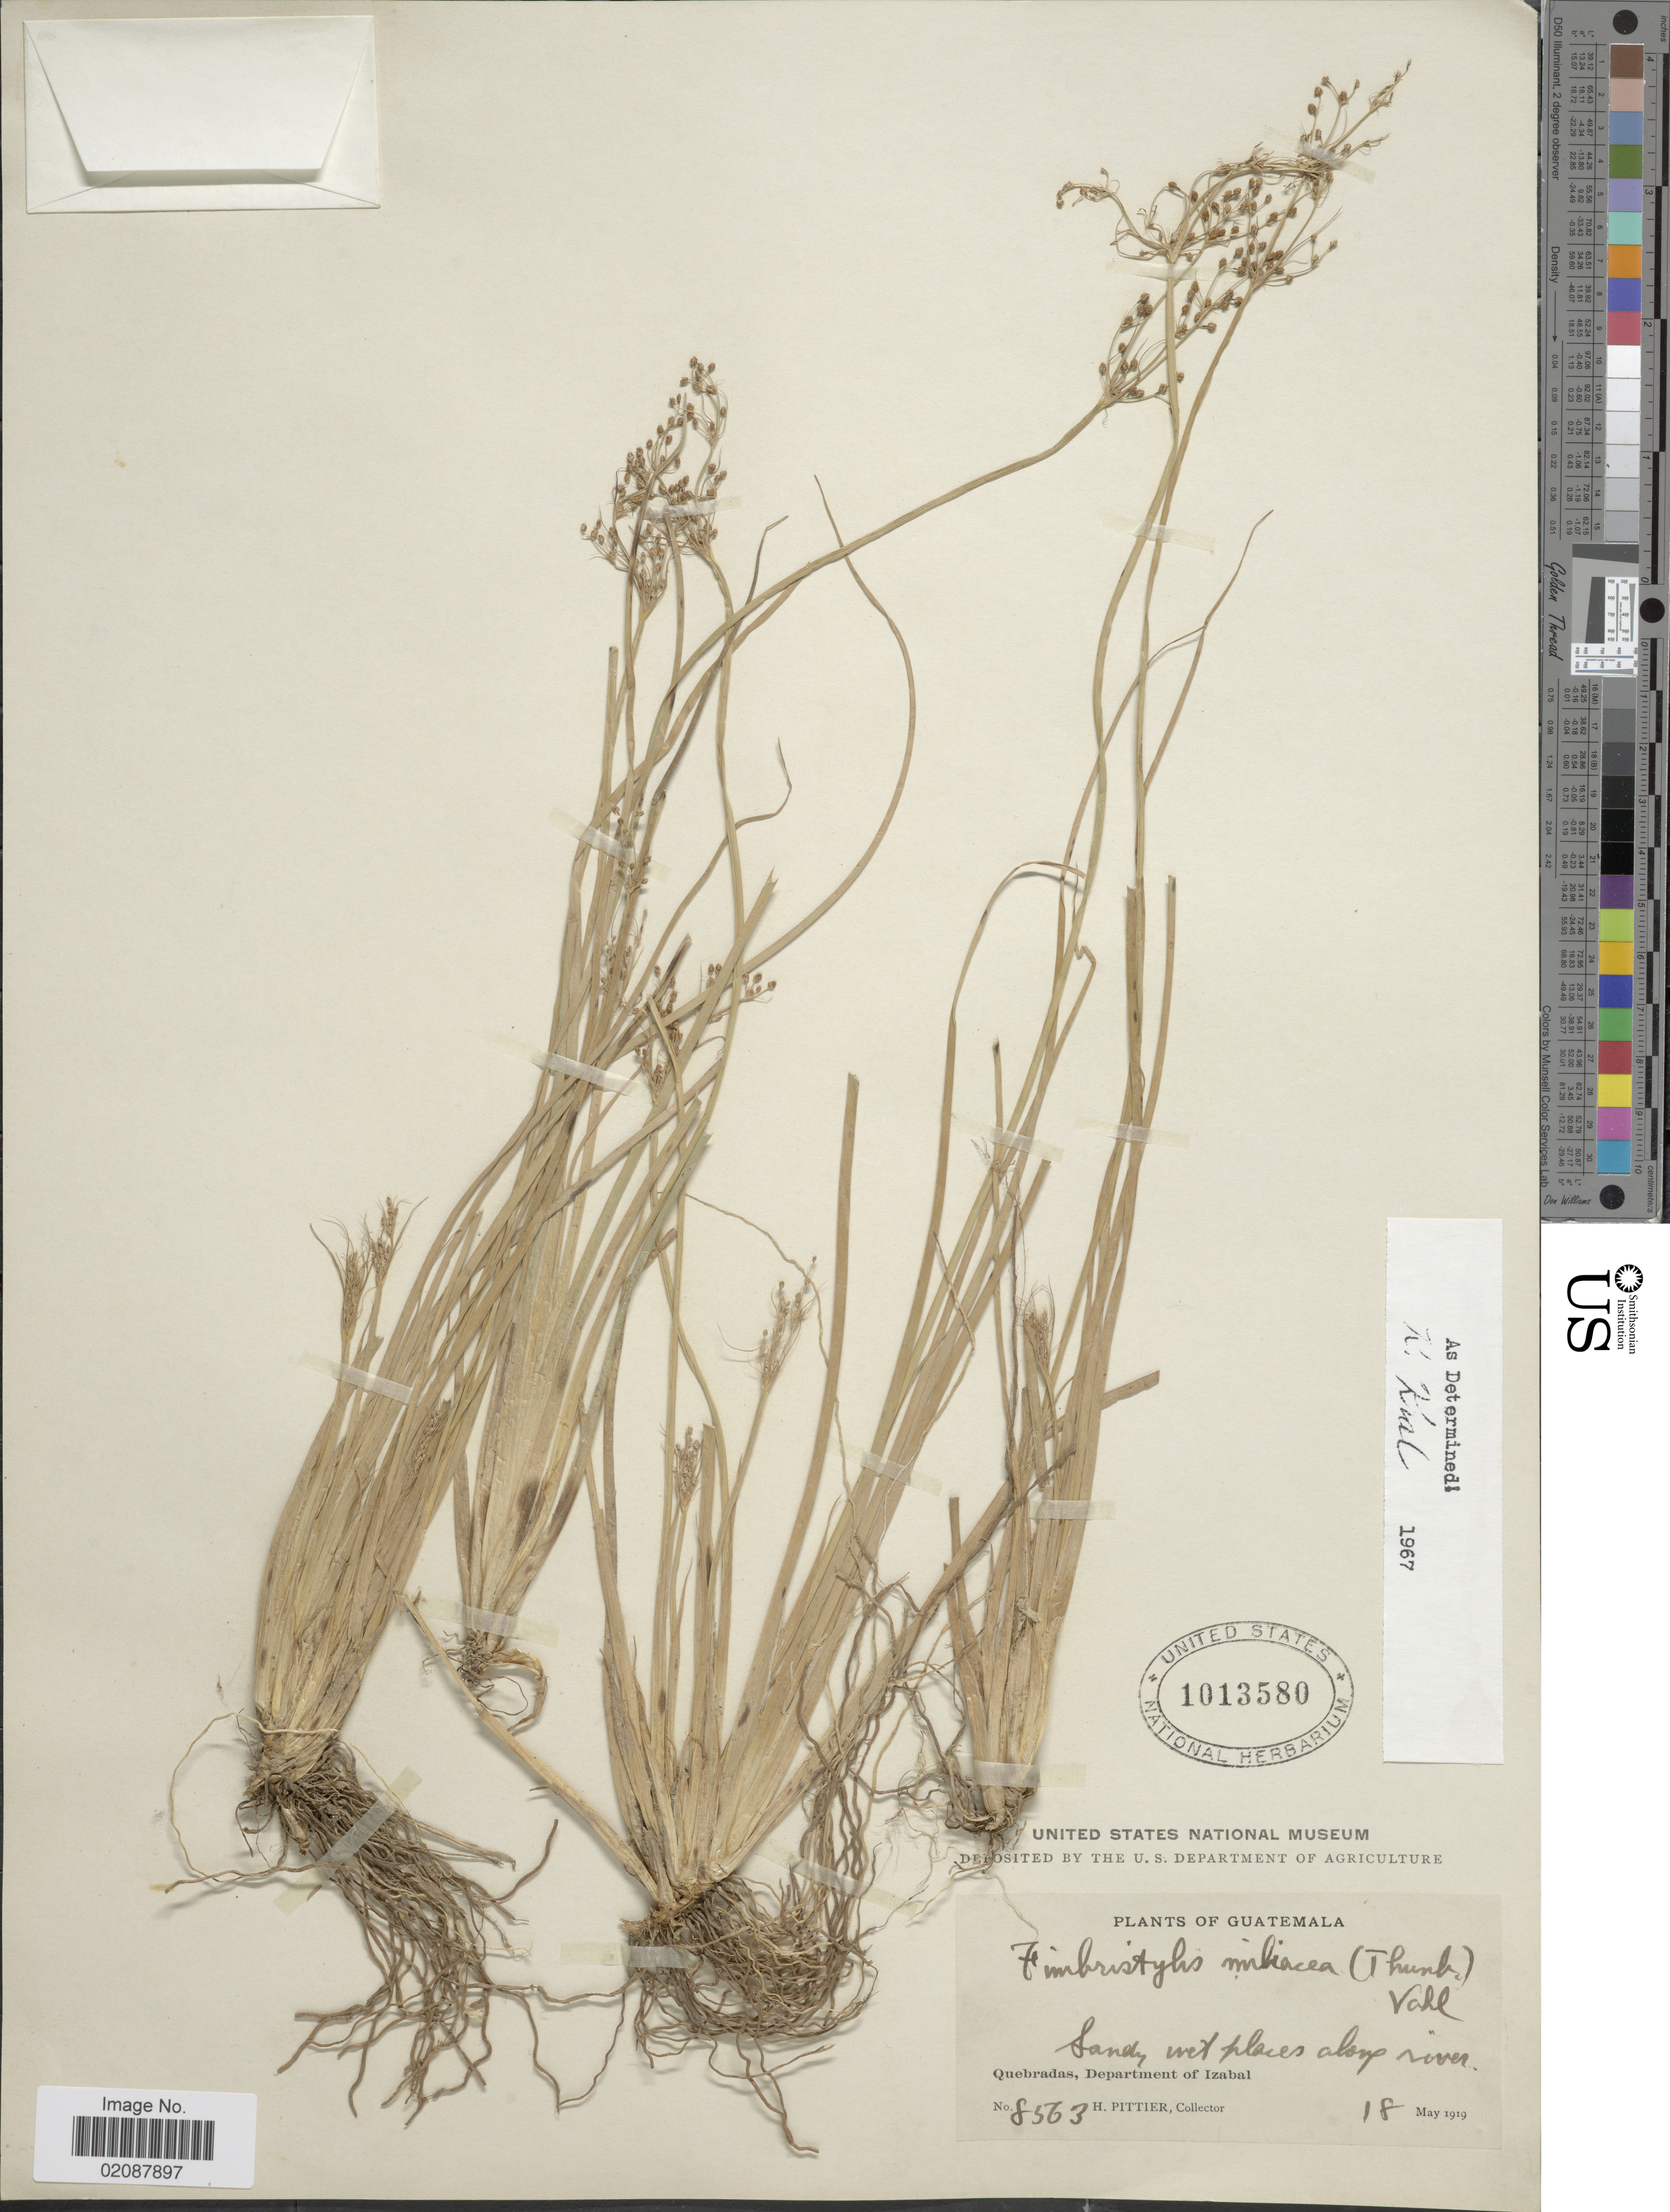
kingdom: Plantae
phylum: Tracheophyta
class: Liliopsida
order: Poales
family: Cyperaceae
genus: Fimbristylis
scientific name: Fimbristylis littoralis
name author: Gaudich.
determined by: Strong, M. T., (US), Smithsonian Institution - National Museum of Natural History (UNITED STATES)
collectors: H. F. Pittier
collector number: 8563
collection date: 1919-05-18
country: Guatemala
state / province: Izabal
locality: Quebradas, Department of Izabal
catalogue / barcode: US 1013580